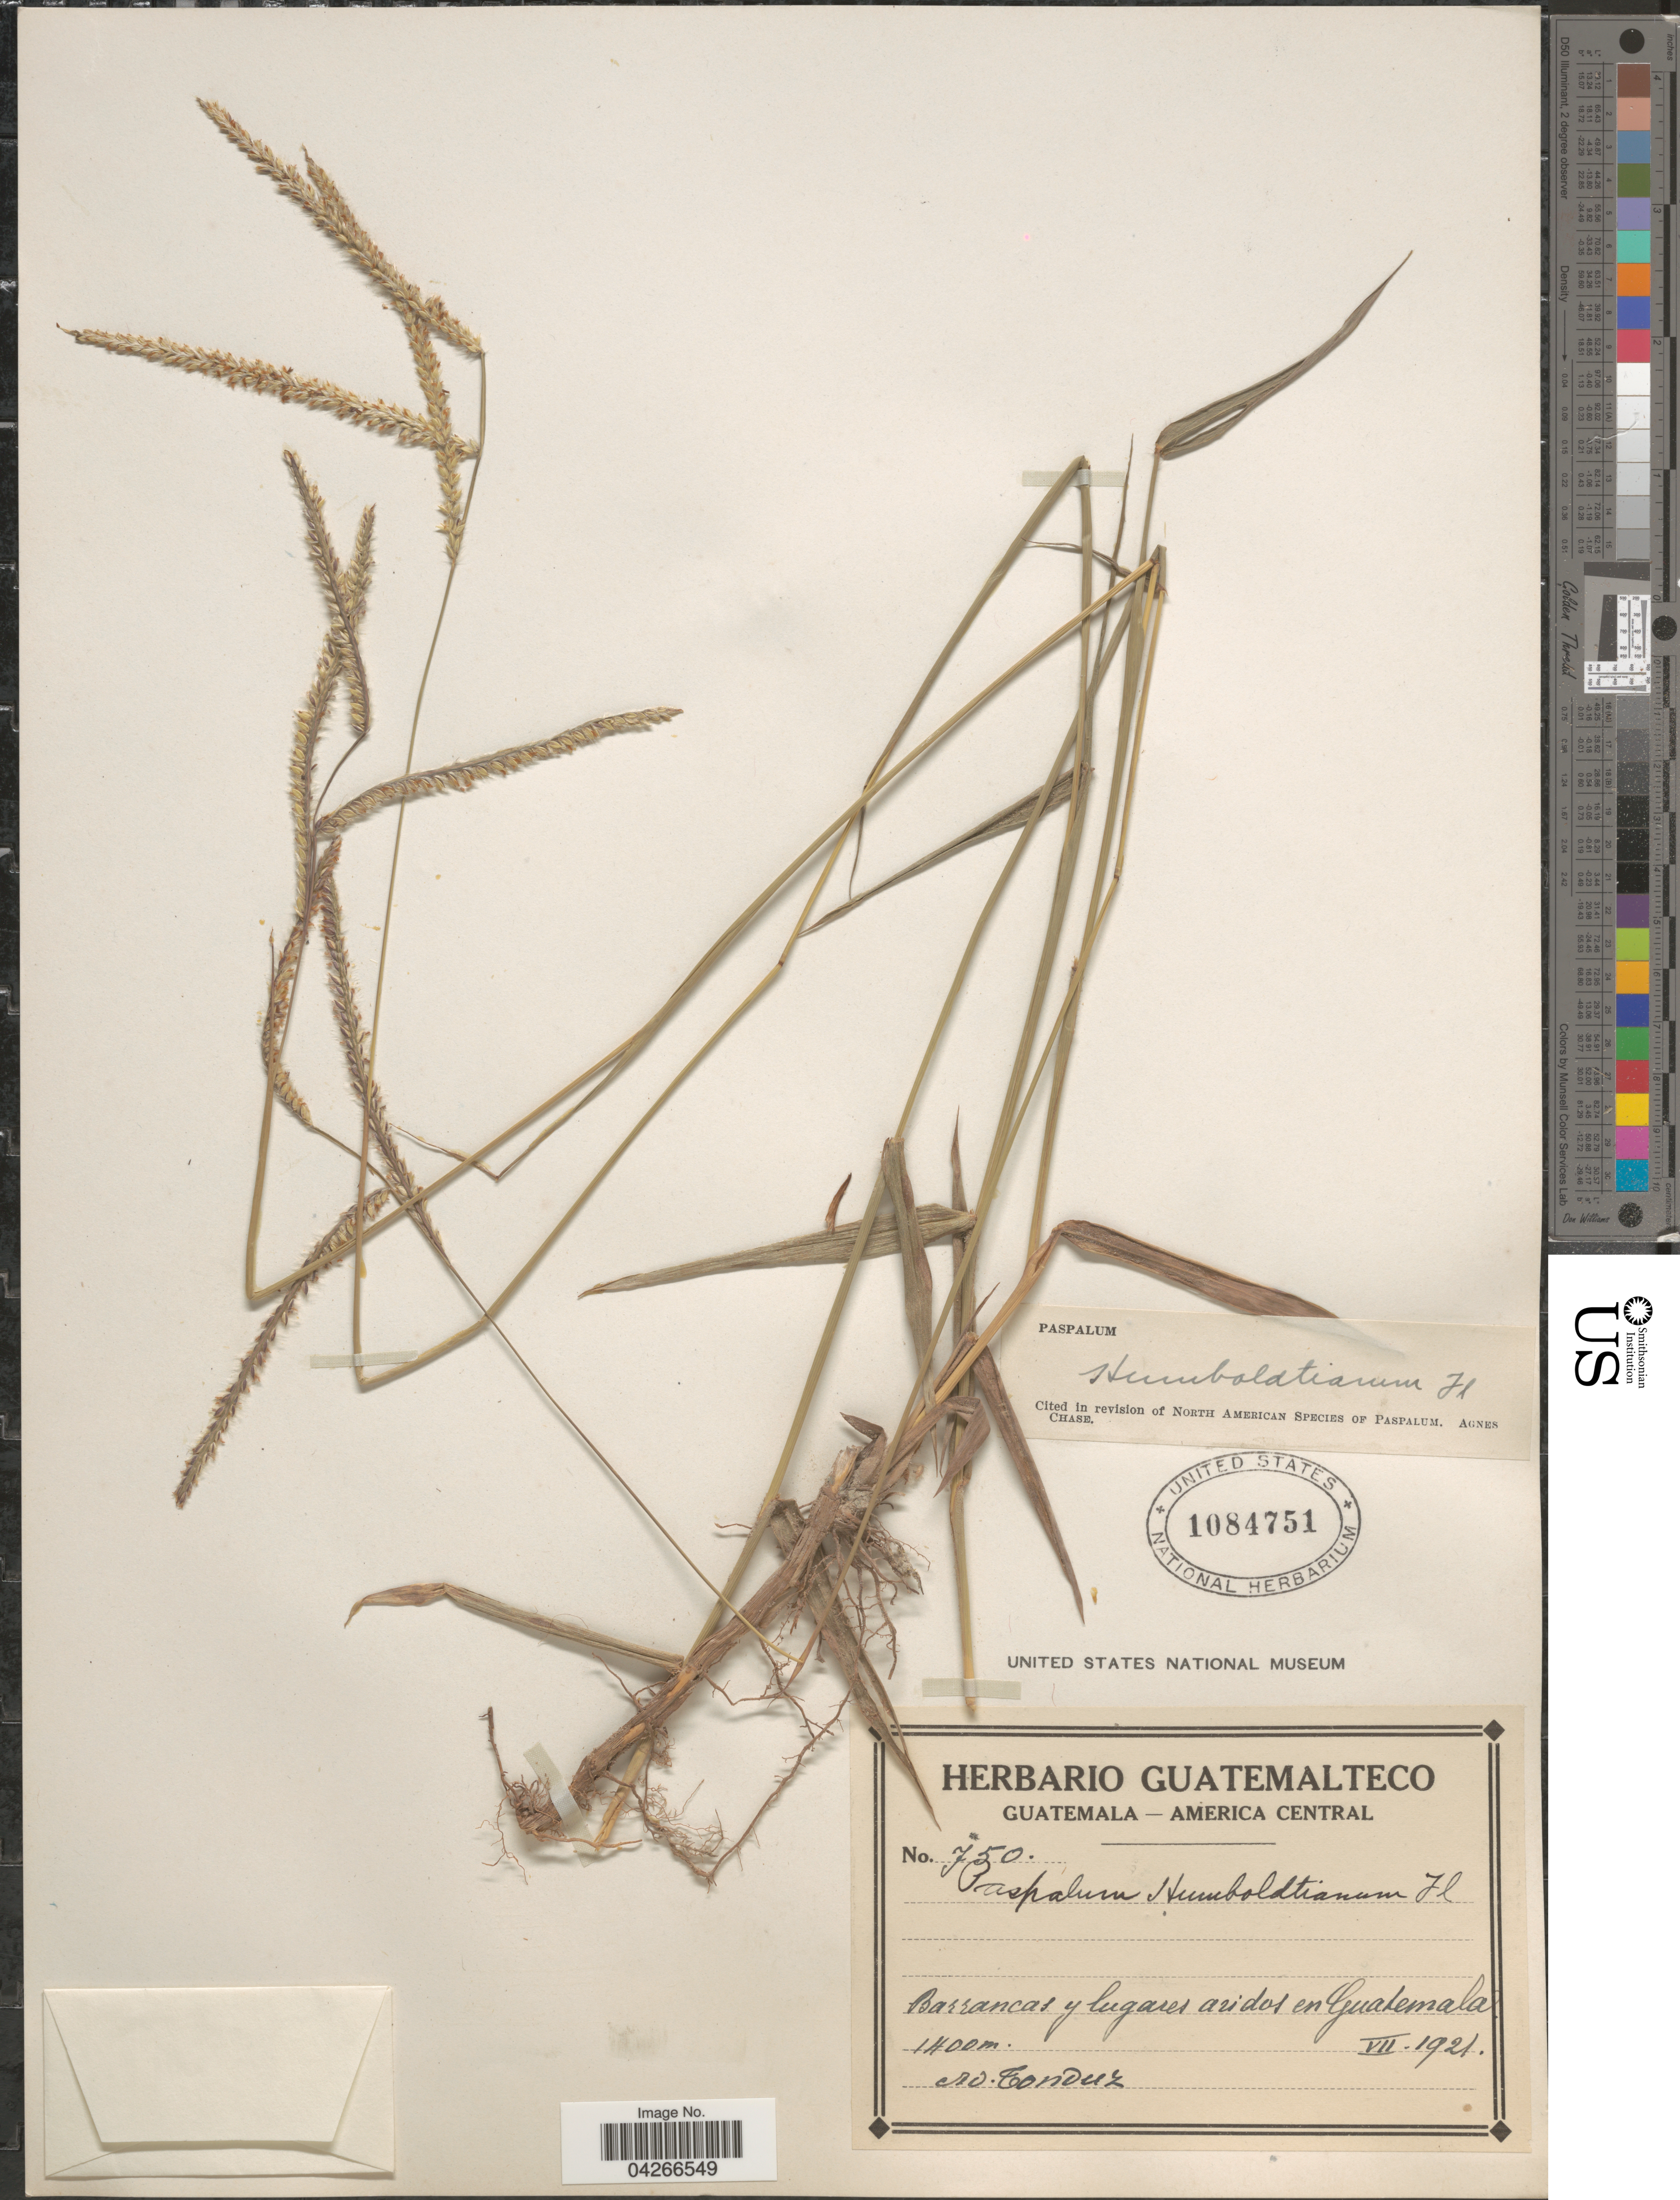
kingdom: Plantae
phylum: Tracheophyta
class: Liliopsida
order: Poales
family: Poaceae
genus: Paspalum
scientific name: Paspalum humboldtianum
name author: Flüggé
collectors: A. Tonduz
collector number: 750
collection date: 1921-07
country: Guatemala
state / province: Guatemala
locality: Barrancas y lugares aridos en Guatemala.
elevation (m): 1400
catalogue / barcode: US 1084751